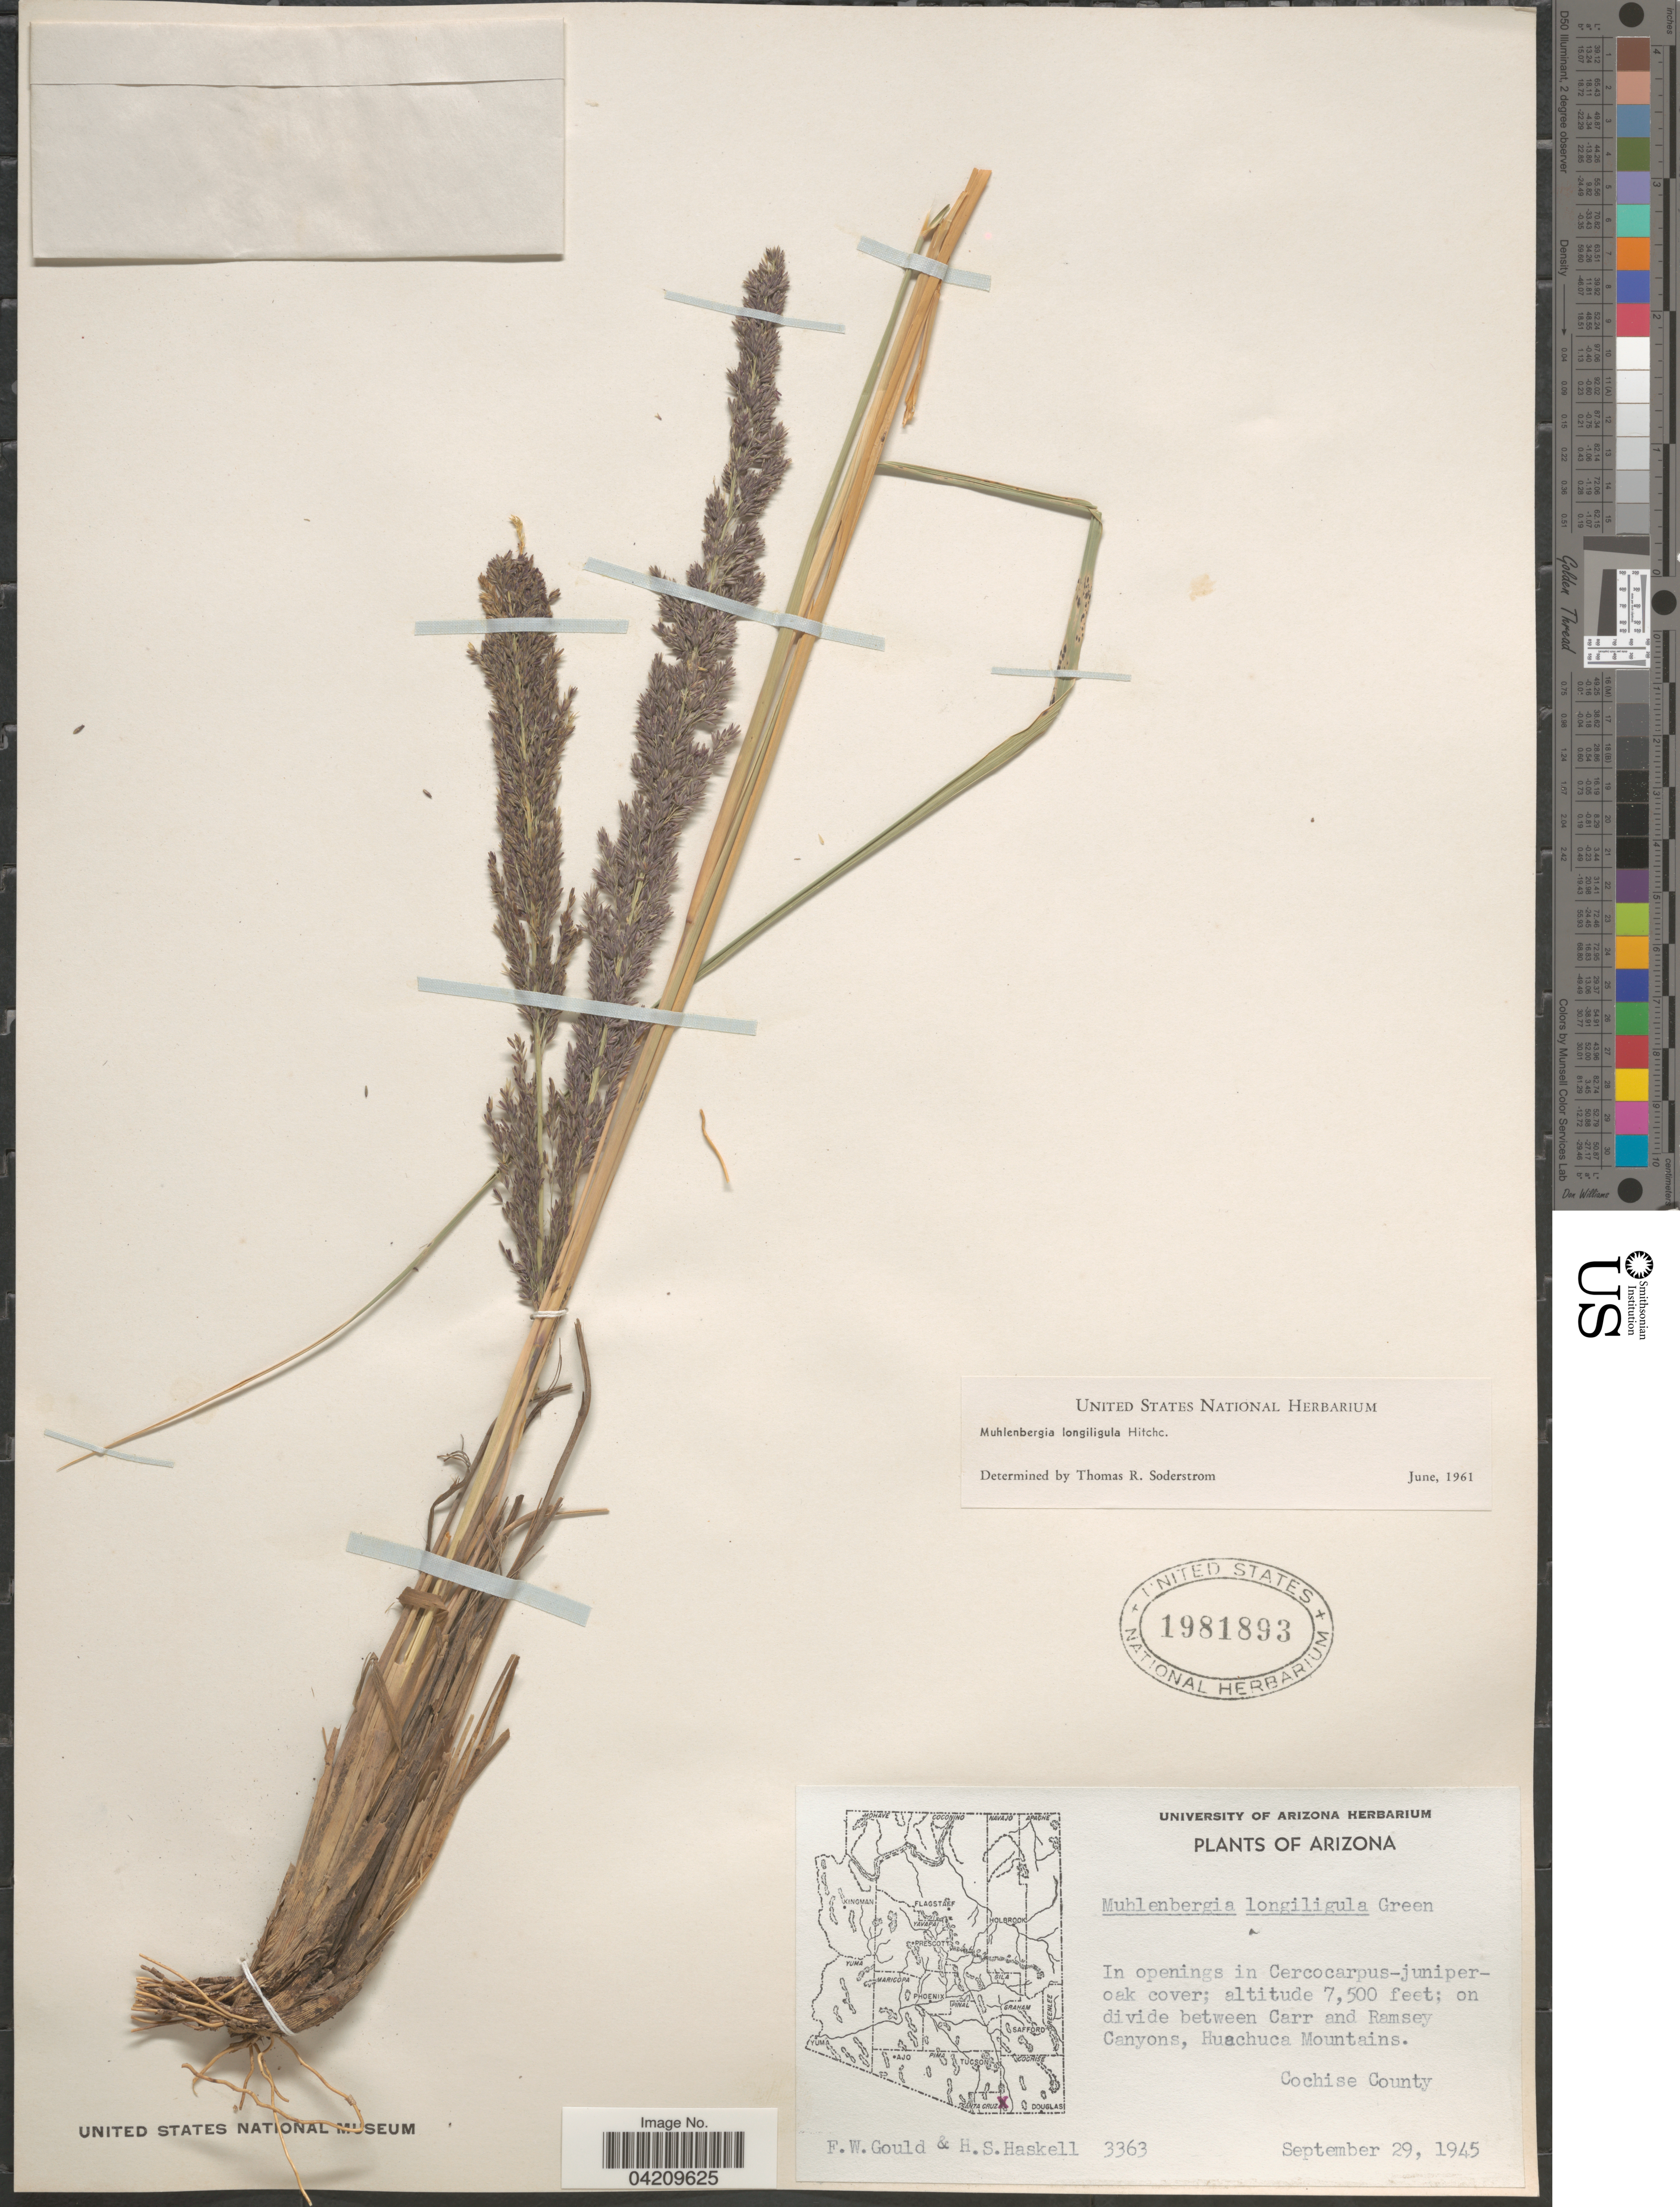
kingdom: Plantae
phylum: Tracheophyta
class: Liliopsida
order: Poales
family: Poaceae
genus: Muhlenbergia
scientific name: Muhlenbergia longiligula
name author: Hitchc.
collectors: F. W. Gould & H. Haskell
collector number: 3363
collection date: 1945-09-29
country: United States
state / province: Arizona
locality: On divide between Carr and Ramsey Canyons, Huachuca Mountains. Cochise County.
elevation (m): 2286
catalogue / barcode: US 1981893